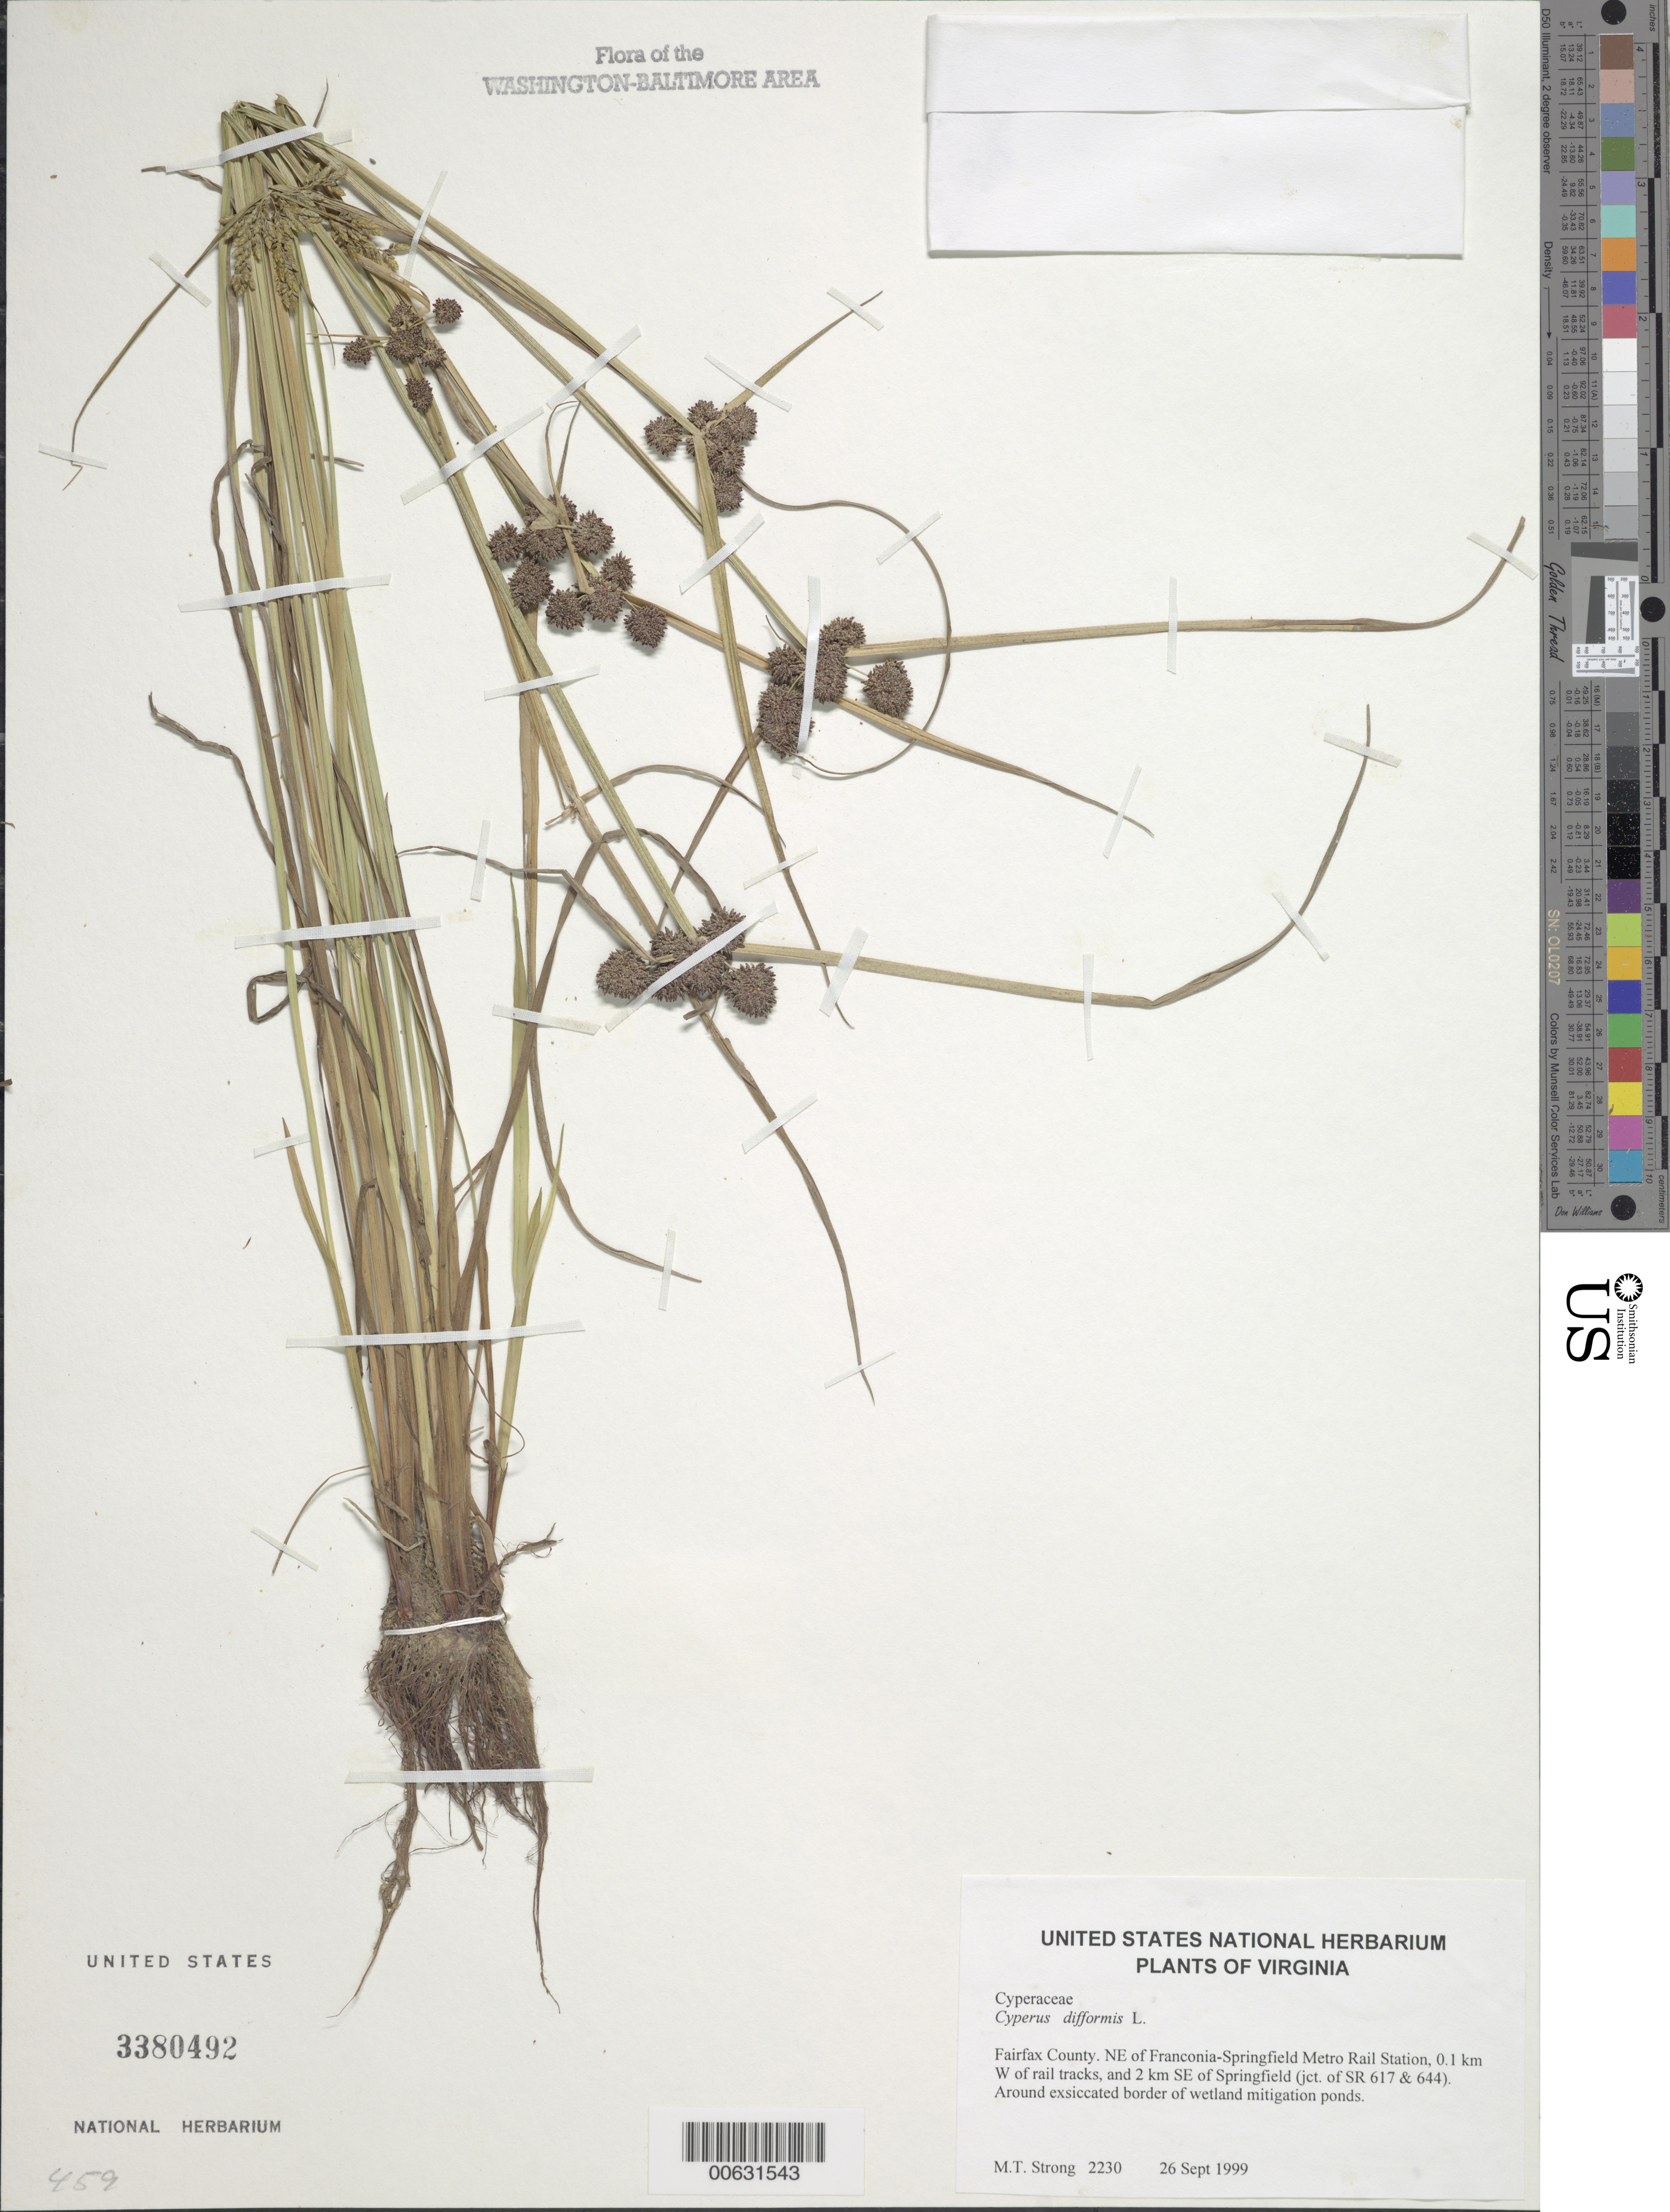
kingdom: Plantae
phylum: Tracheophyta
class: Liliopsida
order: Poales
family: Cyperaceae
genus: Cyperus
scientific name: Cyperus difformis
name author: L.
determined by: Strong, M. T., (US), Smithsonian Institution - National Museum of Natural History (UNITED STATES)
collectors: M. T. Strong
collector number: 2230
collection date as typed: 26 Sep 1999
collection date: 1999-09-26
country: United States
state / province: Virginia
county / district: Fairfax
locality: NE of Franconia-Springfield Metro Rail Station, W of rail tracks, and SE of Springfield.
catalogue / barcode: US 3380492